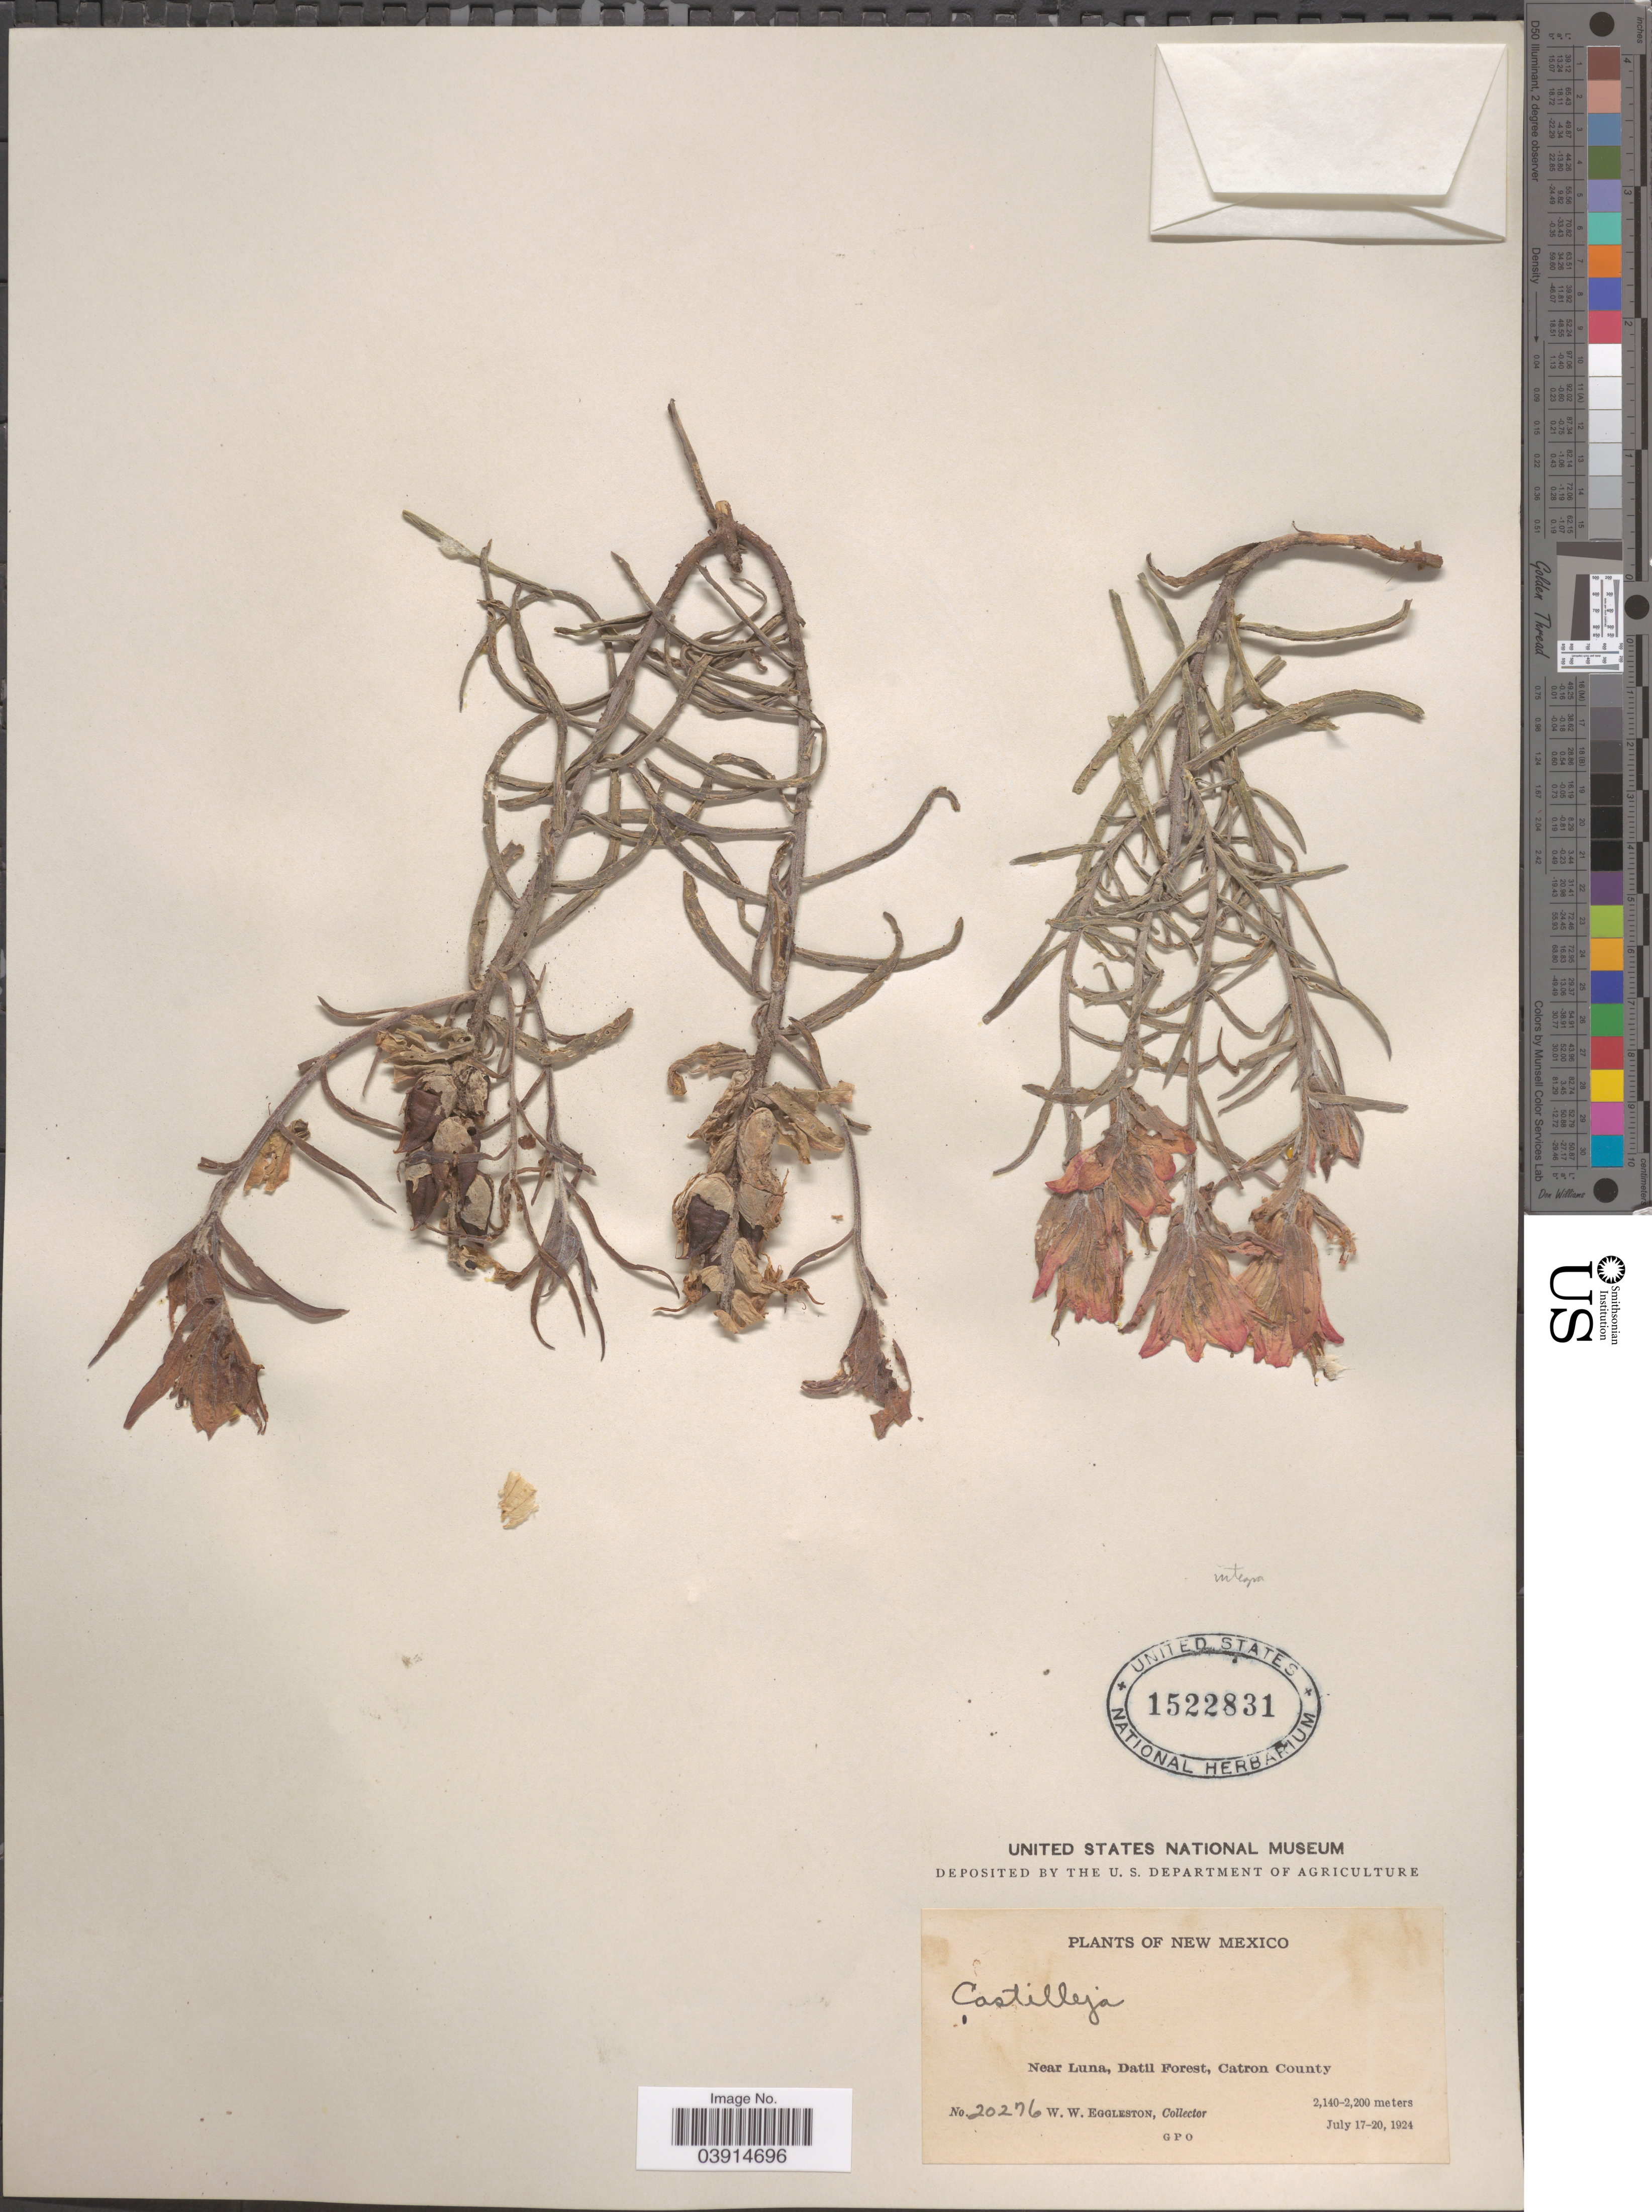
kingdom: Plantae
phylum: Tracheophyta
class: Magnoliopsida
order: Lamiales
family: Orobanchaceae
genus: Castilleja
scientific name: Castilleja sp.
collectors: W. W. Eggleston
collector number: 20276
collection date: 1924-07-17/1924-07-20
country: United States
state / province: New Mexico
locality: Near Luna, Datil Forest, Catron County.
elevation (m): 2140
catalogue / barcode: US 1522831